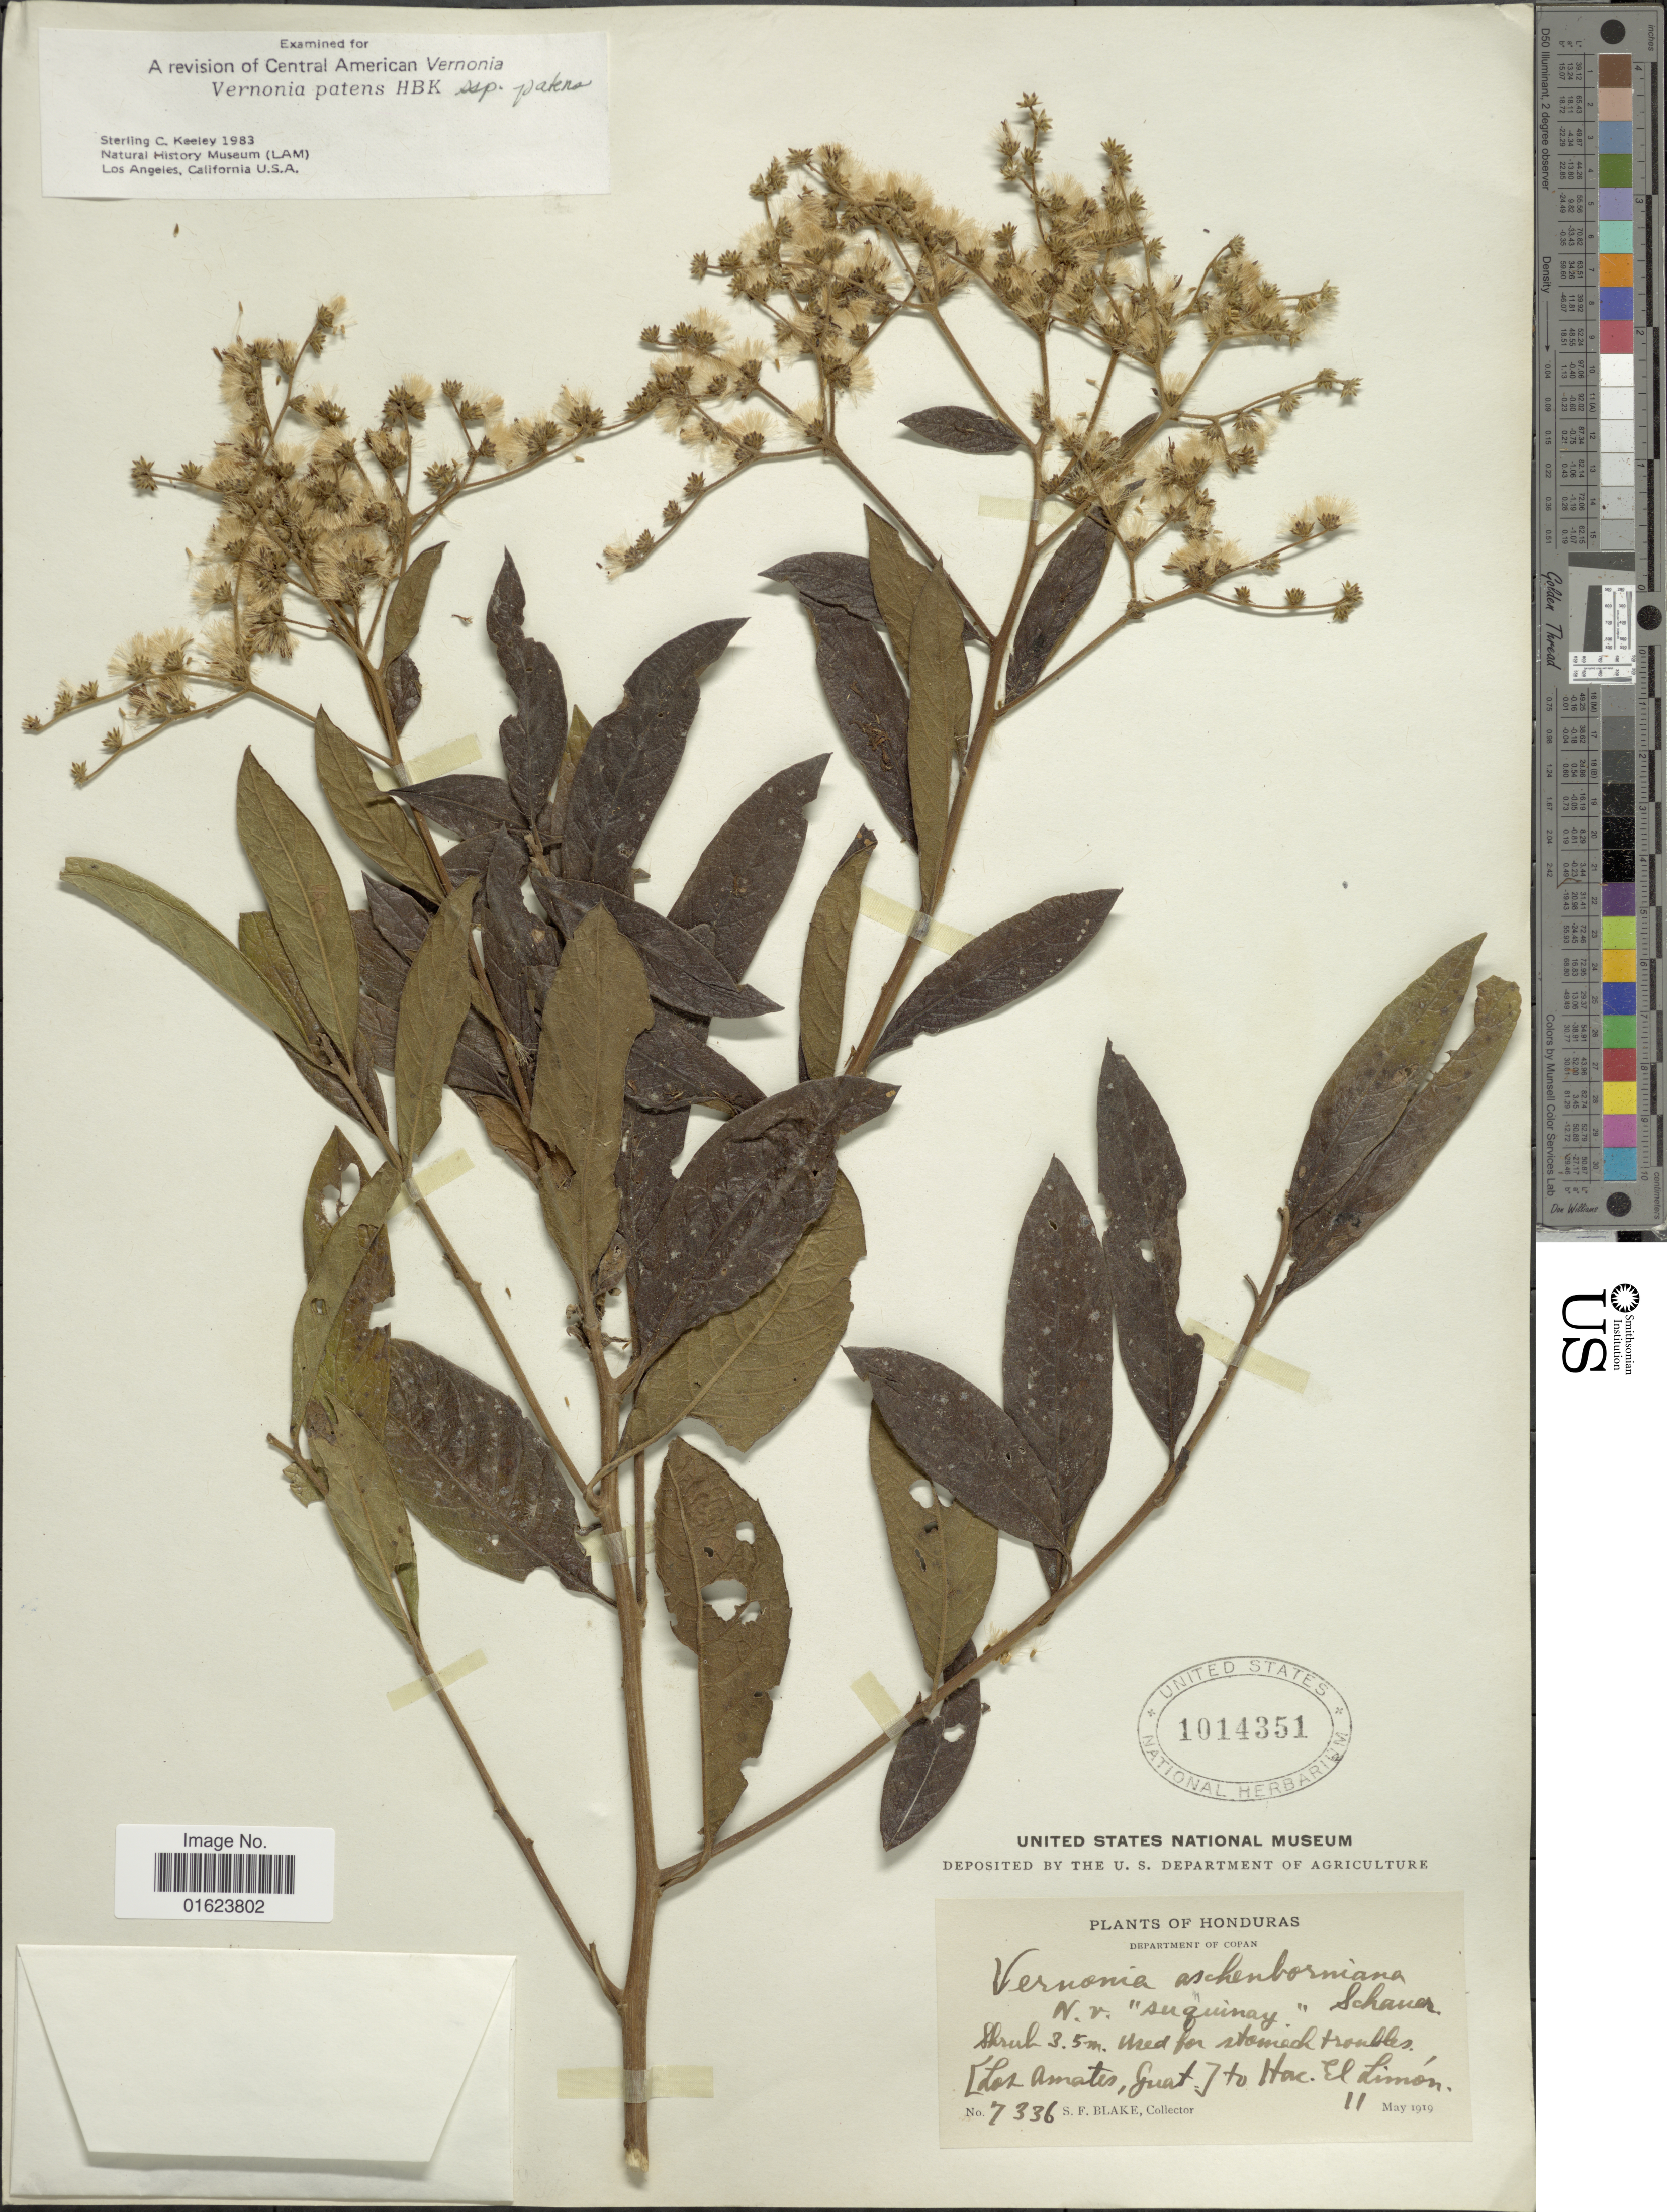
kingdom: Plantae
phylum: Tracheophyta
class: Magnoliopsida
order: Asterales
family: Asteraceae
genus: Vernonanthura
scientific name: Vernonanthura patens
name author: (Kunth) H. Rob.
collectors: S. Blake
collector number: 7336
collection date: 1919-05-11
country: Honduras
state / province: Copán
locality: Department of Copan, [Los Amates, Guat] to Hac. El Limon.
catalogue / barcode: US 1014351